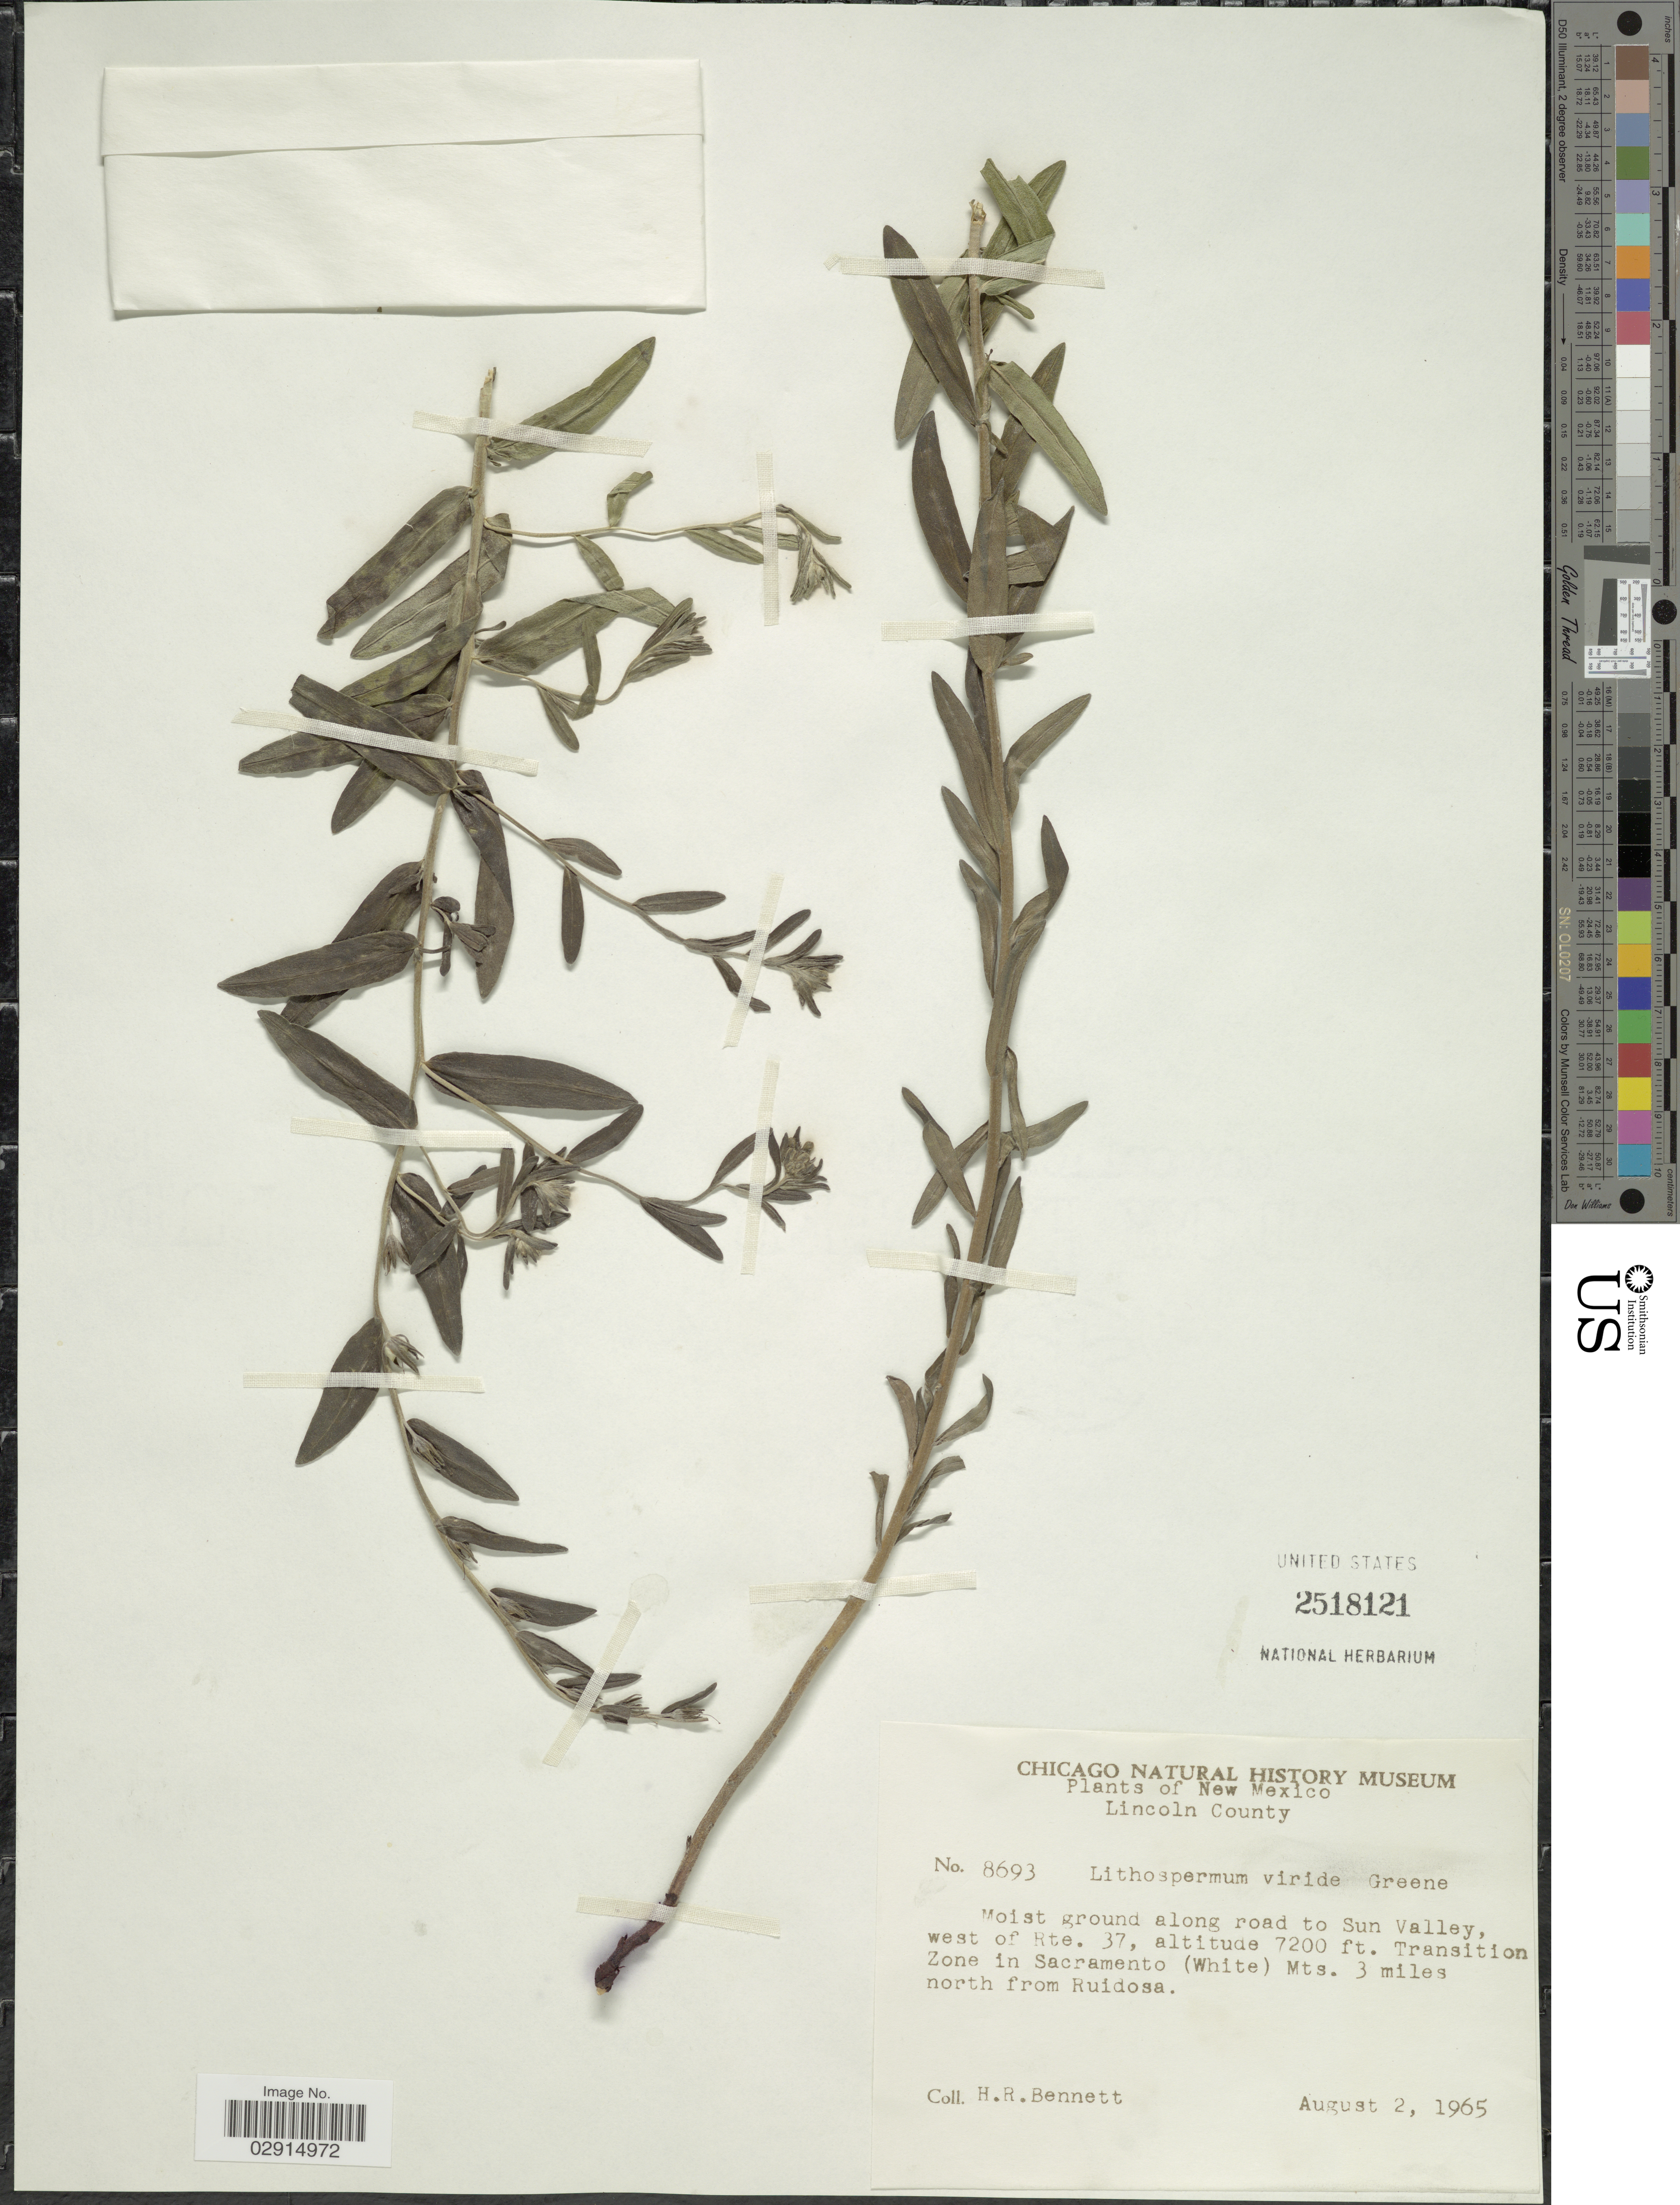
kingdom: Plantae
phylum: Tracheophyta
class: Magnoliopsida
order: Boraginales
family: Boraginaceae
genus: Lithospermum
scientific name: Lithospermum viride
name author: Greene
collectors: H. R. Bennett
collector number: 8693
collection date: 1965-08-02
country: United States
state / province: New Mexico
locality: Moist ground along road to Sun Valley, west of Rte. 37. Transition Zone in Sacramento (White) Mts. 3 miles north from Ruidosa. Lincoln County. New Mexico.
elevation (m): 2195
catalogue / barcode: US 2518121